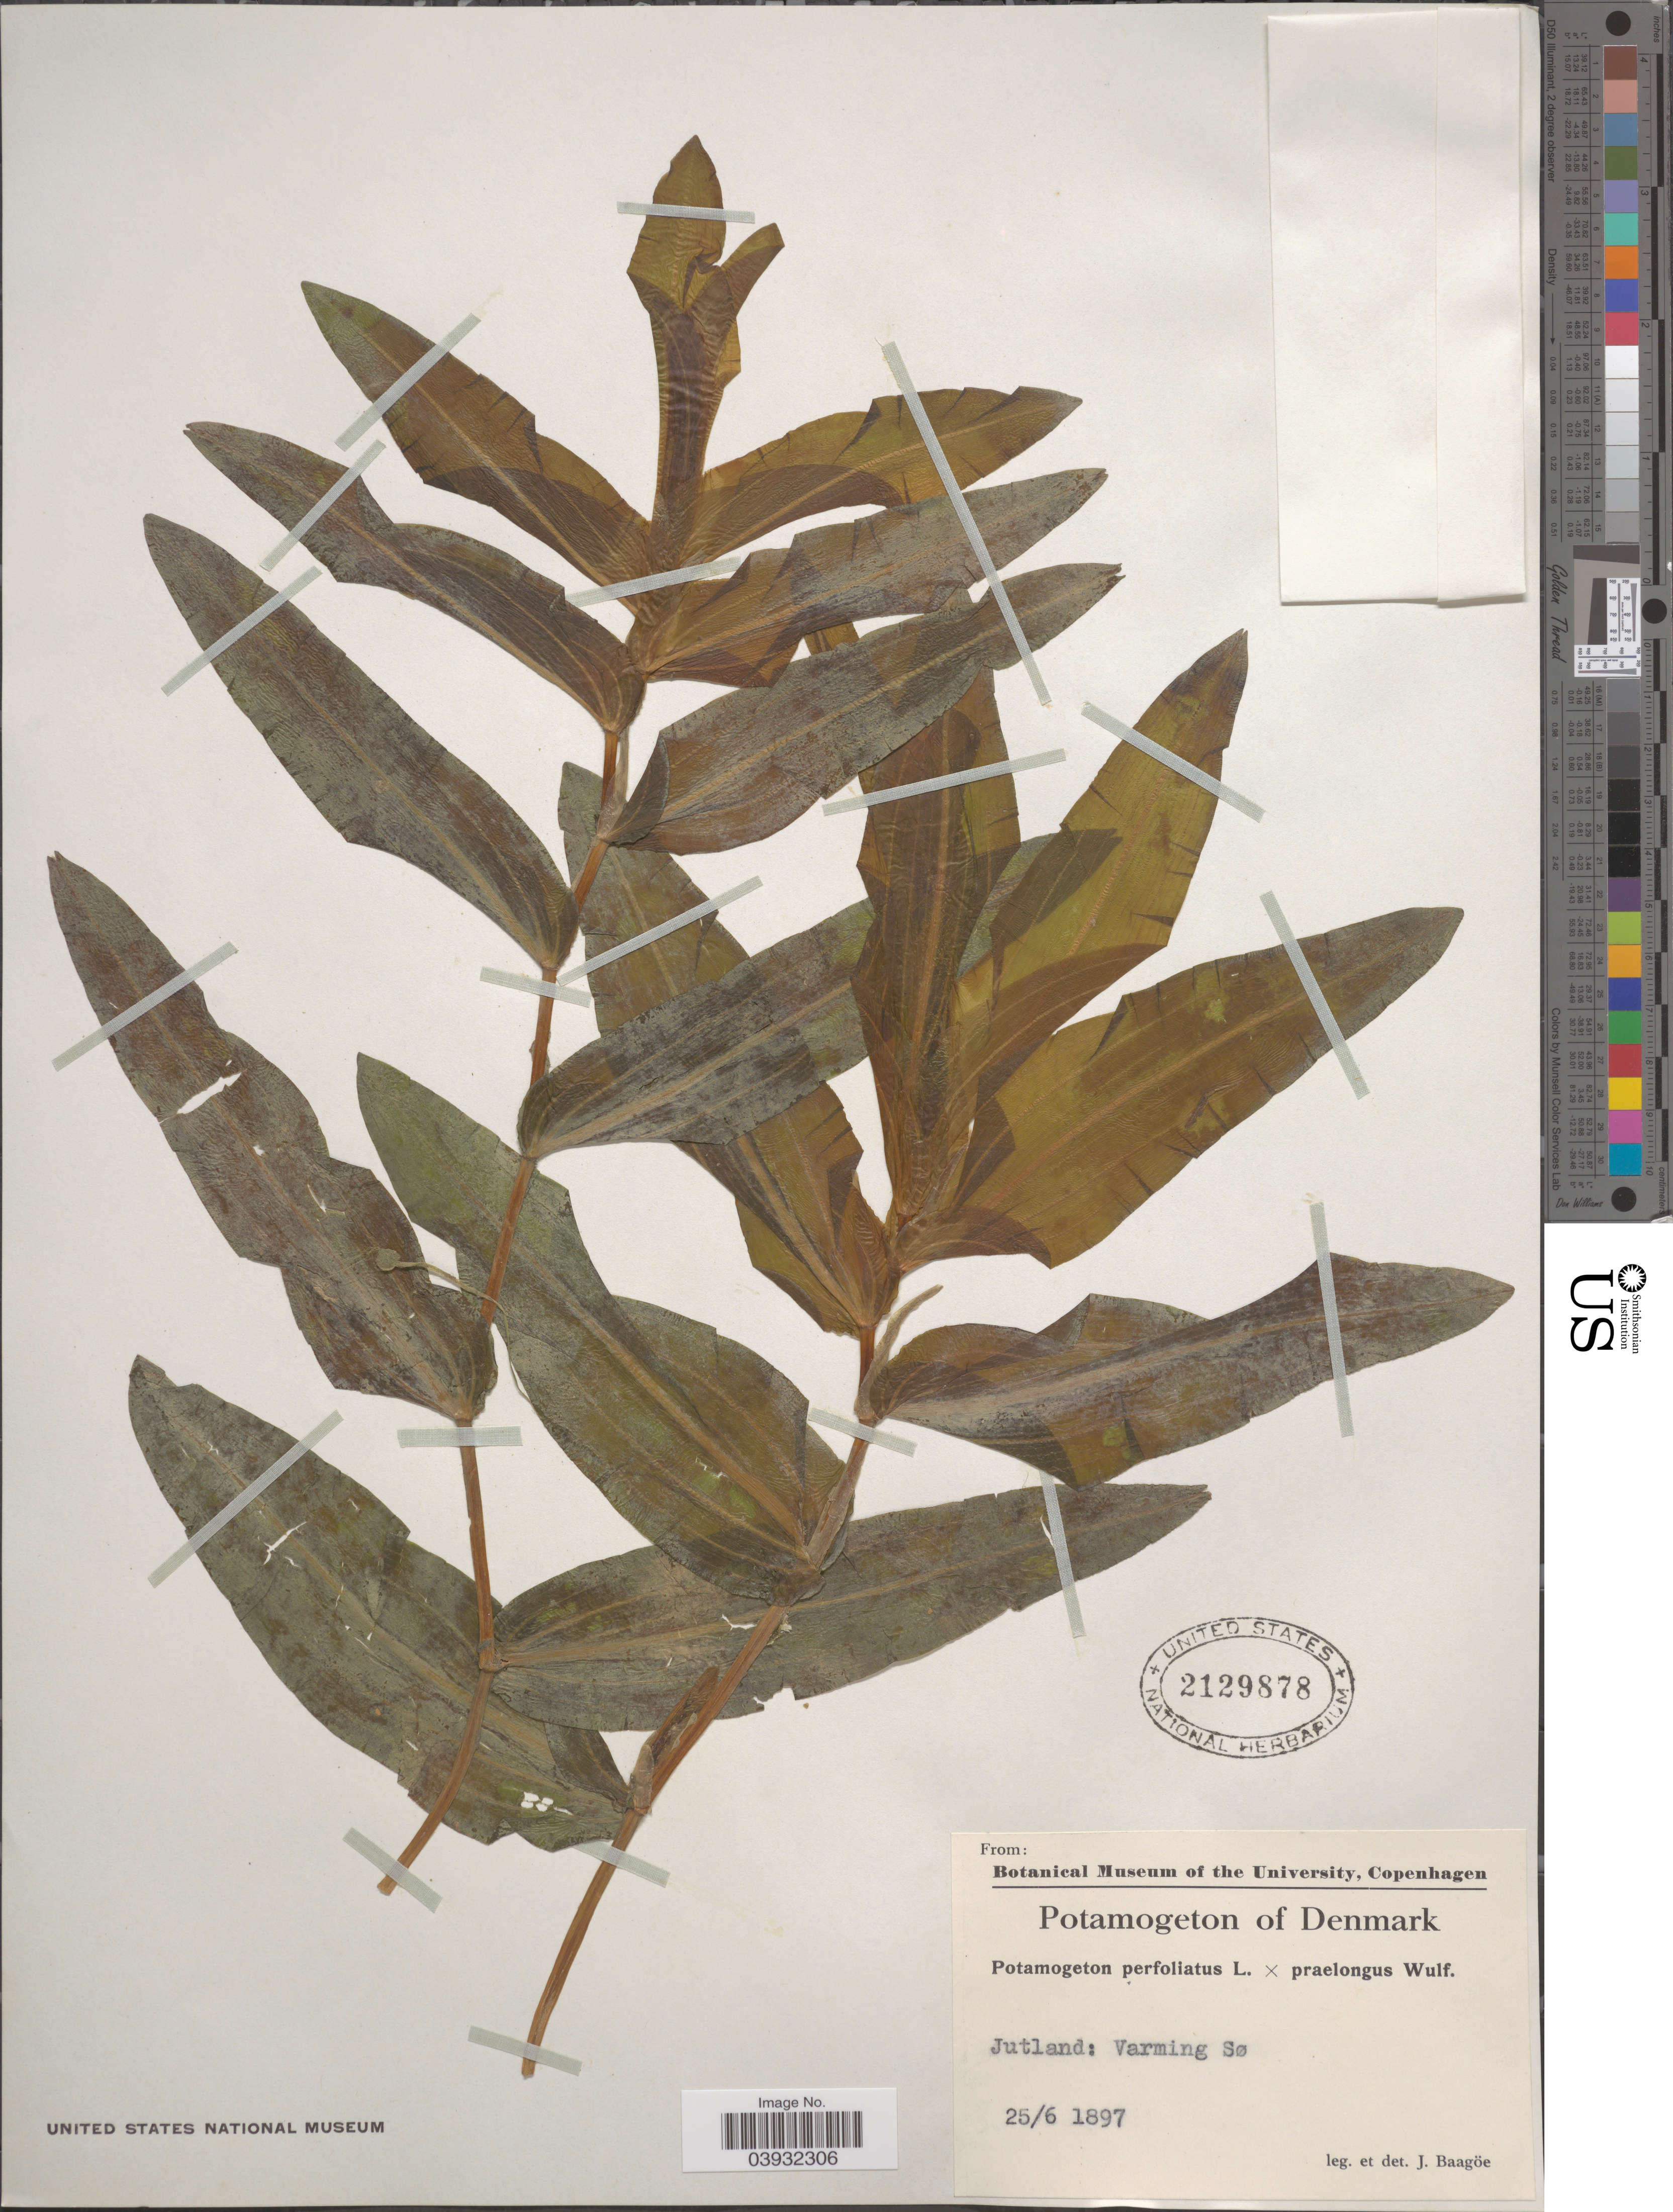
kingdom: Plantae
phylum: Tracheophyta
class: Liliopsida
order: Alismatales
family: Potamogetonaceae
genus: Potamogeton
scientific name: Potamogeton perfoliatus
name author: L.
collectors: J. Baagoe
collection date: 1897-06-25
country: Denmark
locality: Jutland: Varming Sø.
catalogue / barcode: US 2129878